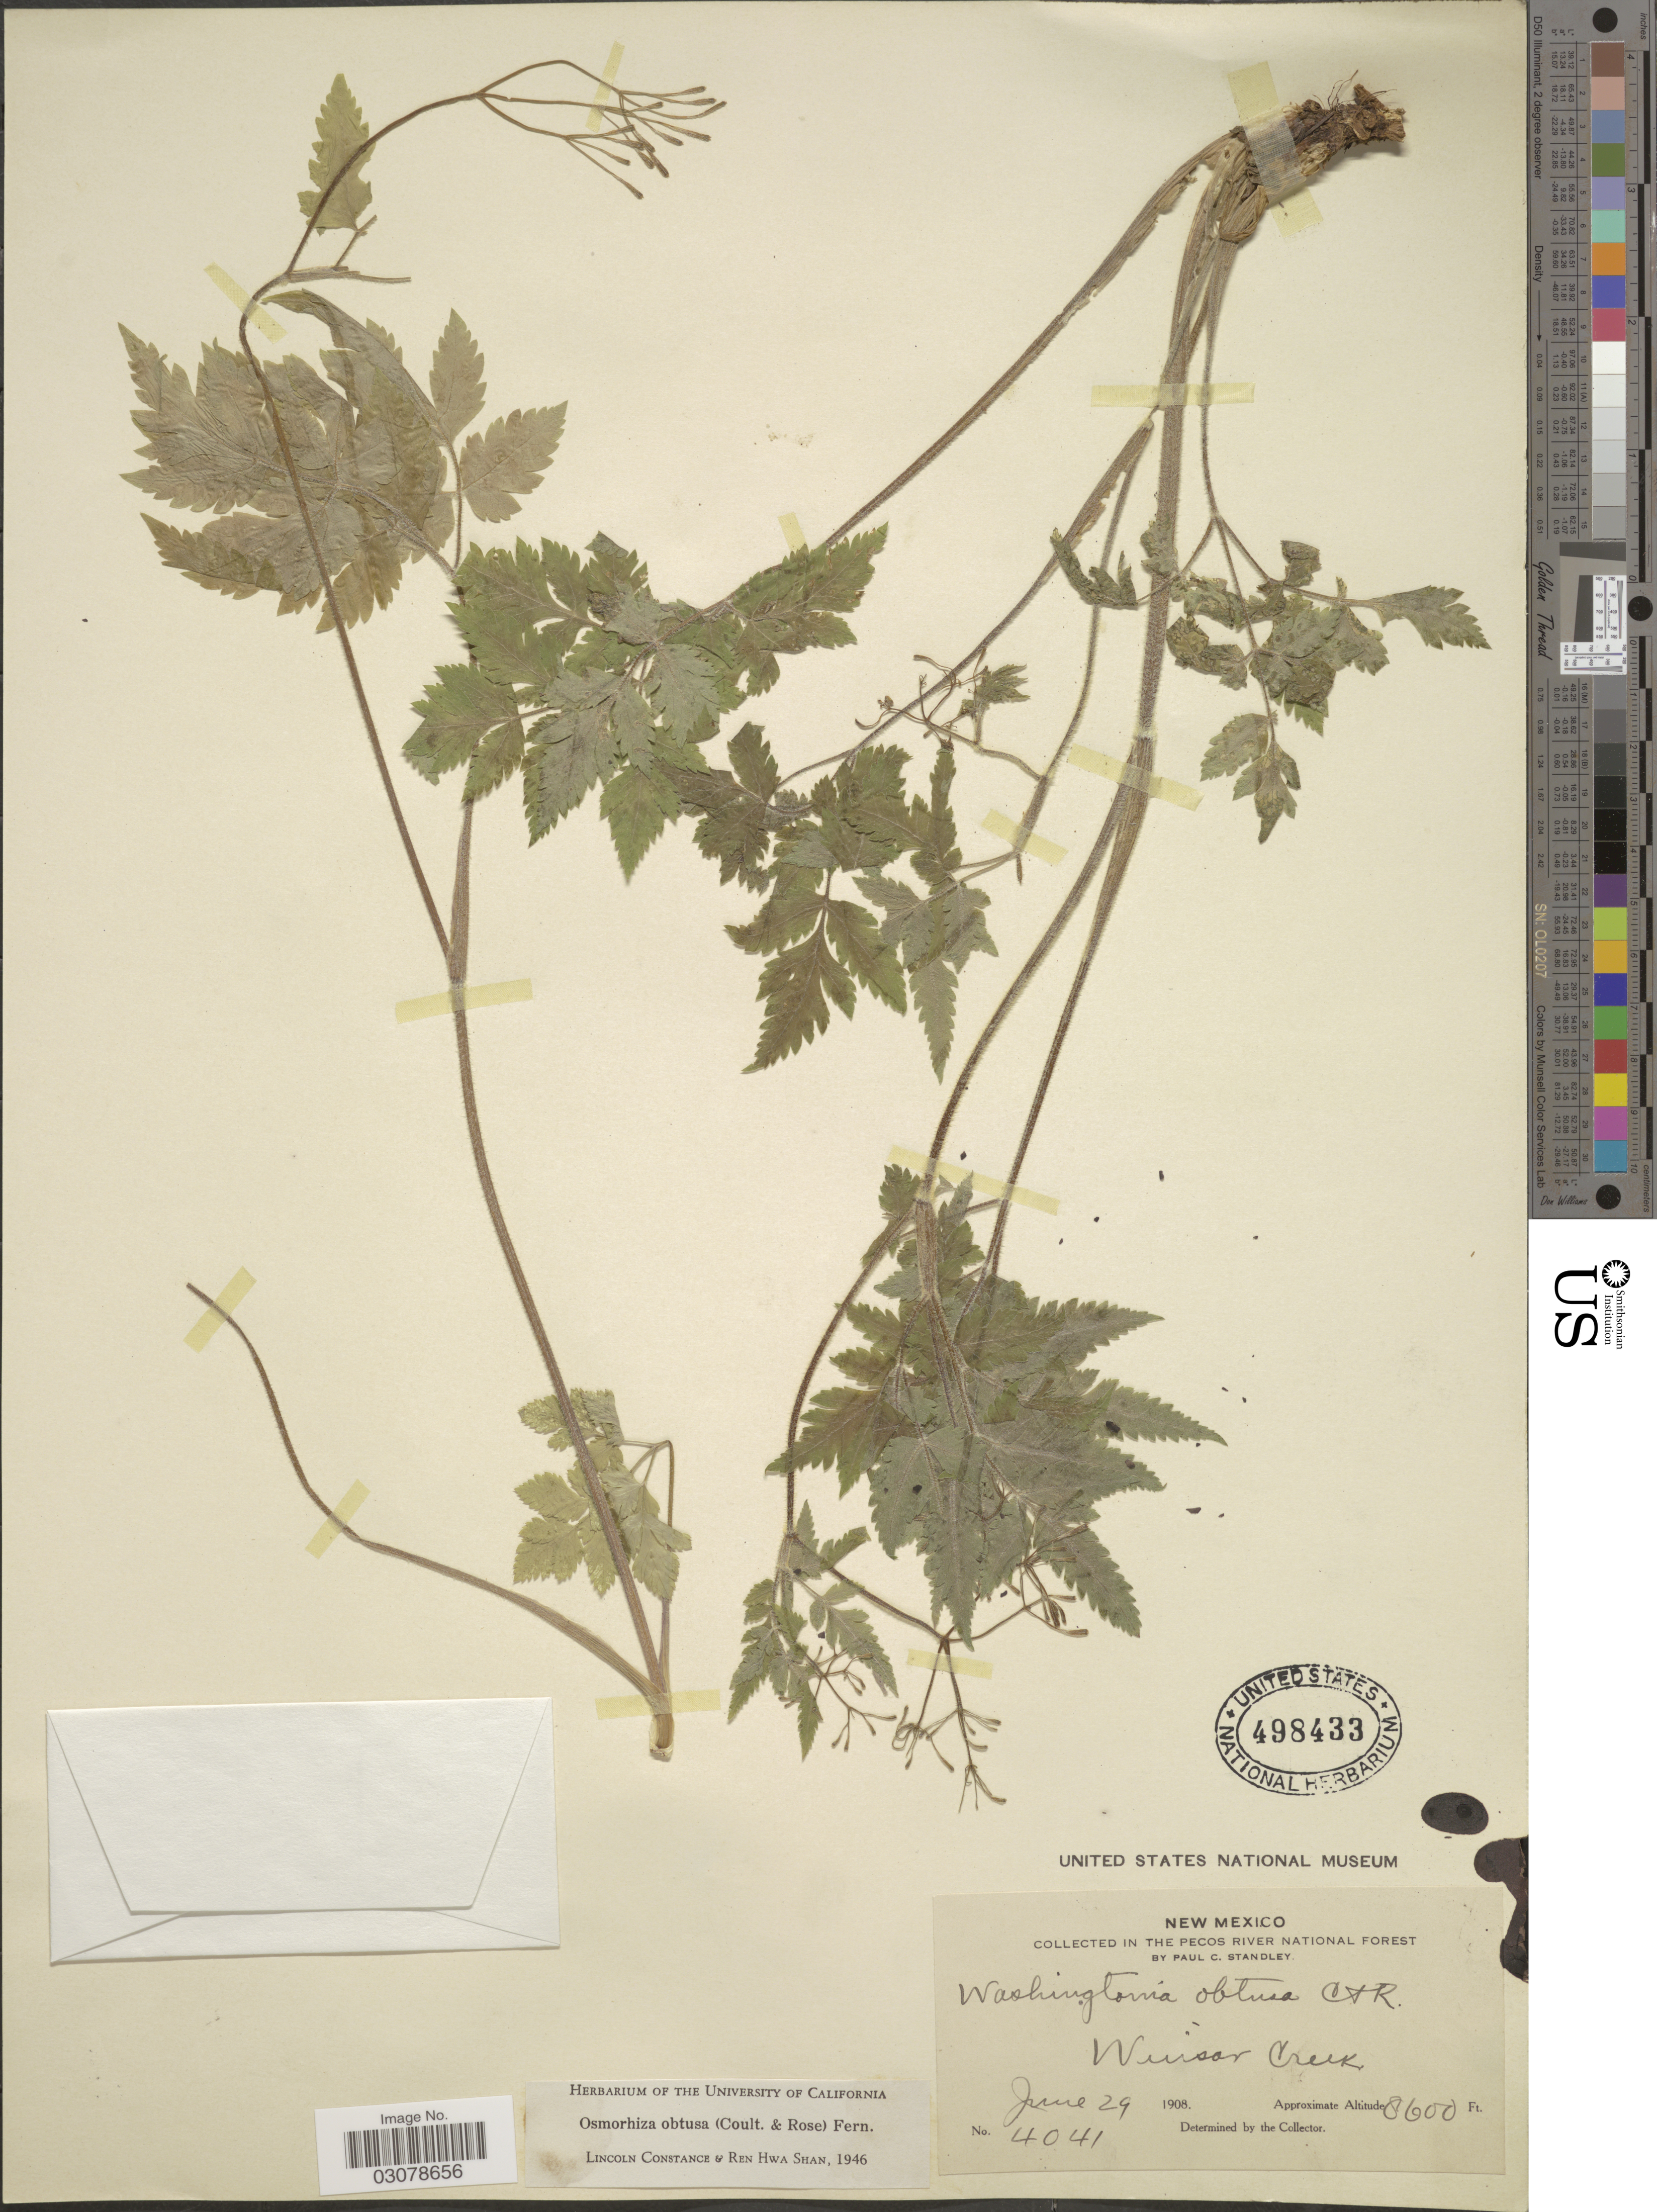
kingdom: Plantae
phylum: Tracheophyta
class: Magnoliopsida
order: Apiales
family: Apiaceae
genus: Osmorhiza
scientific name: Osmorhiza obtusa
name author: (J.M. Coult. & Rose) Fernald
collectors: P. C. Standley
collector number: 4041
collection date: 1908-06-29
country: United States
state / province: New Mexico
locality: In The Pecos River National Forest, Winsor Creek.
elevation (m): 2621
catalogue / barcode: US 498433